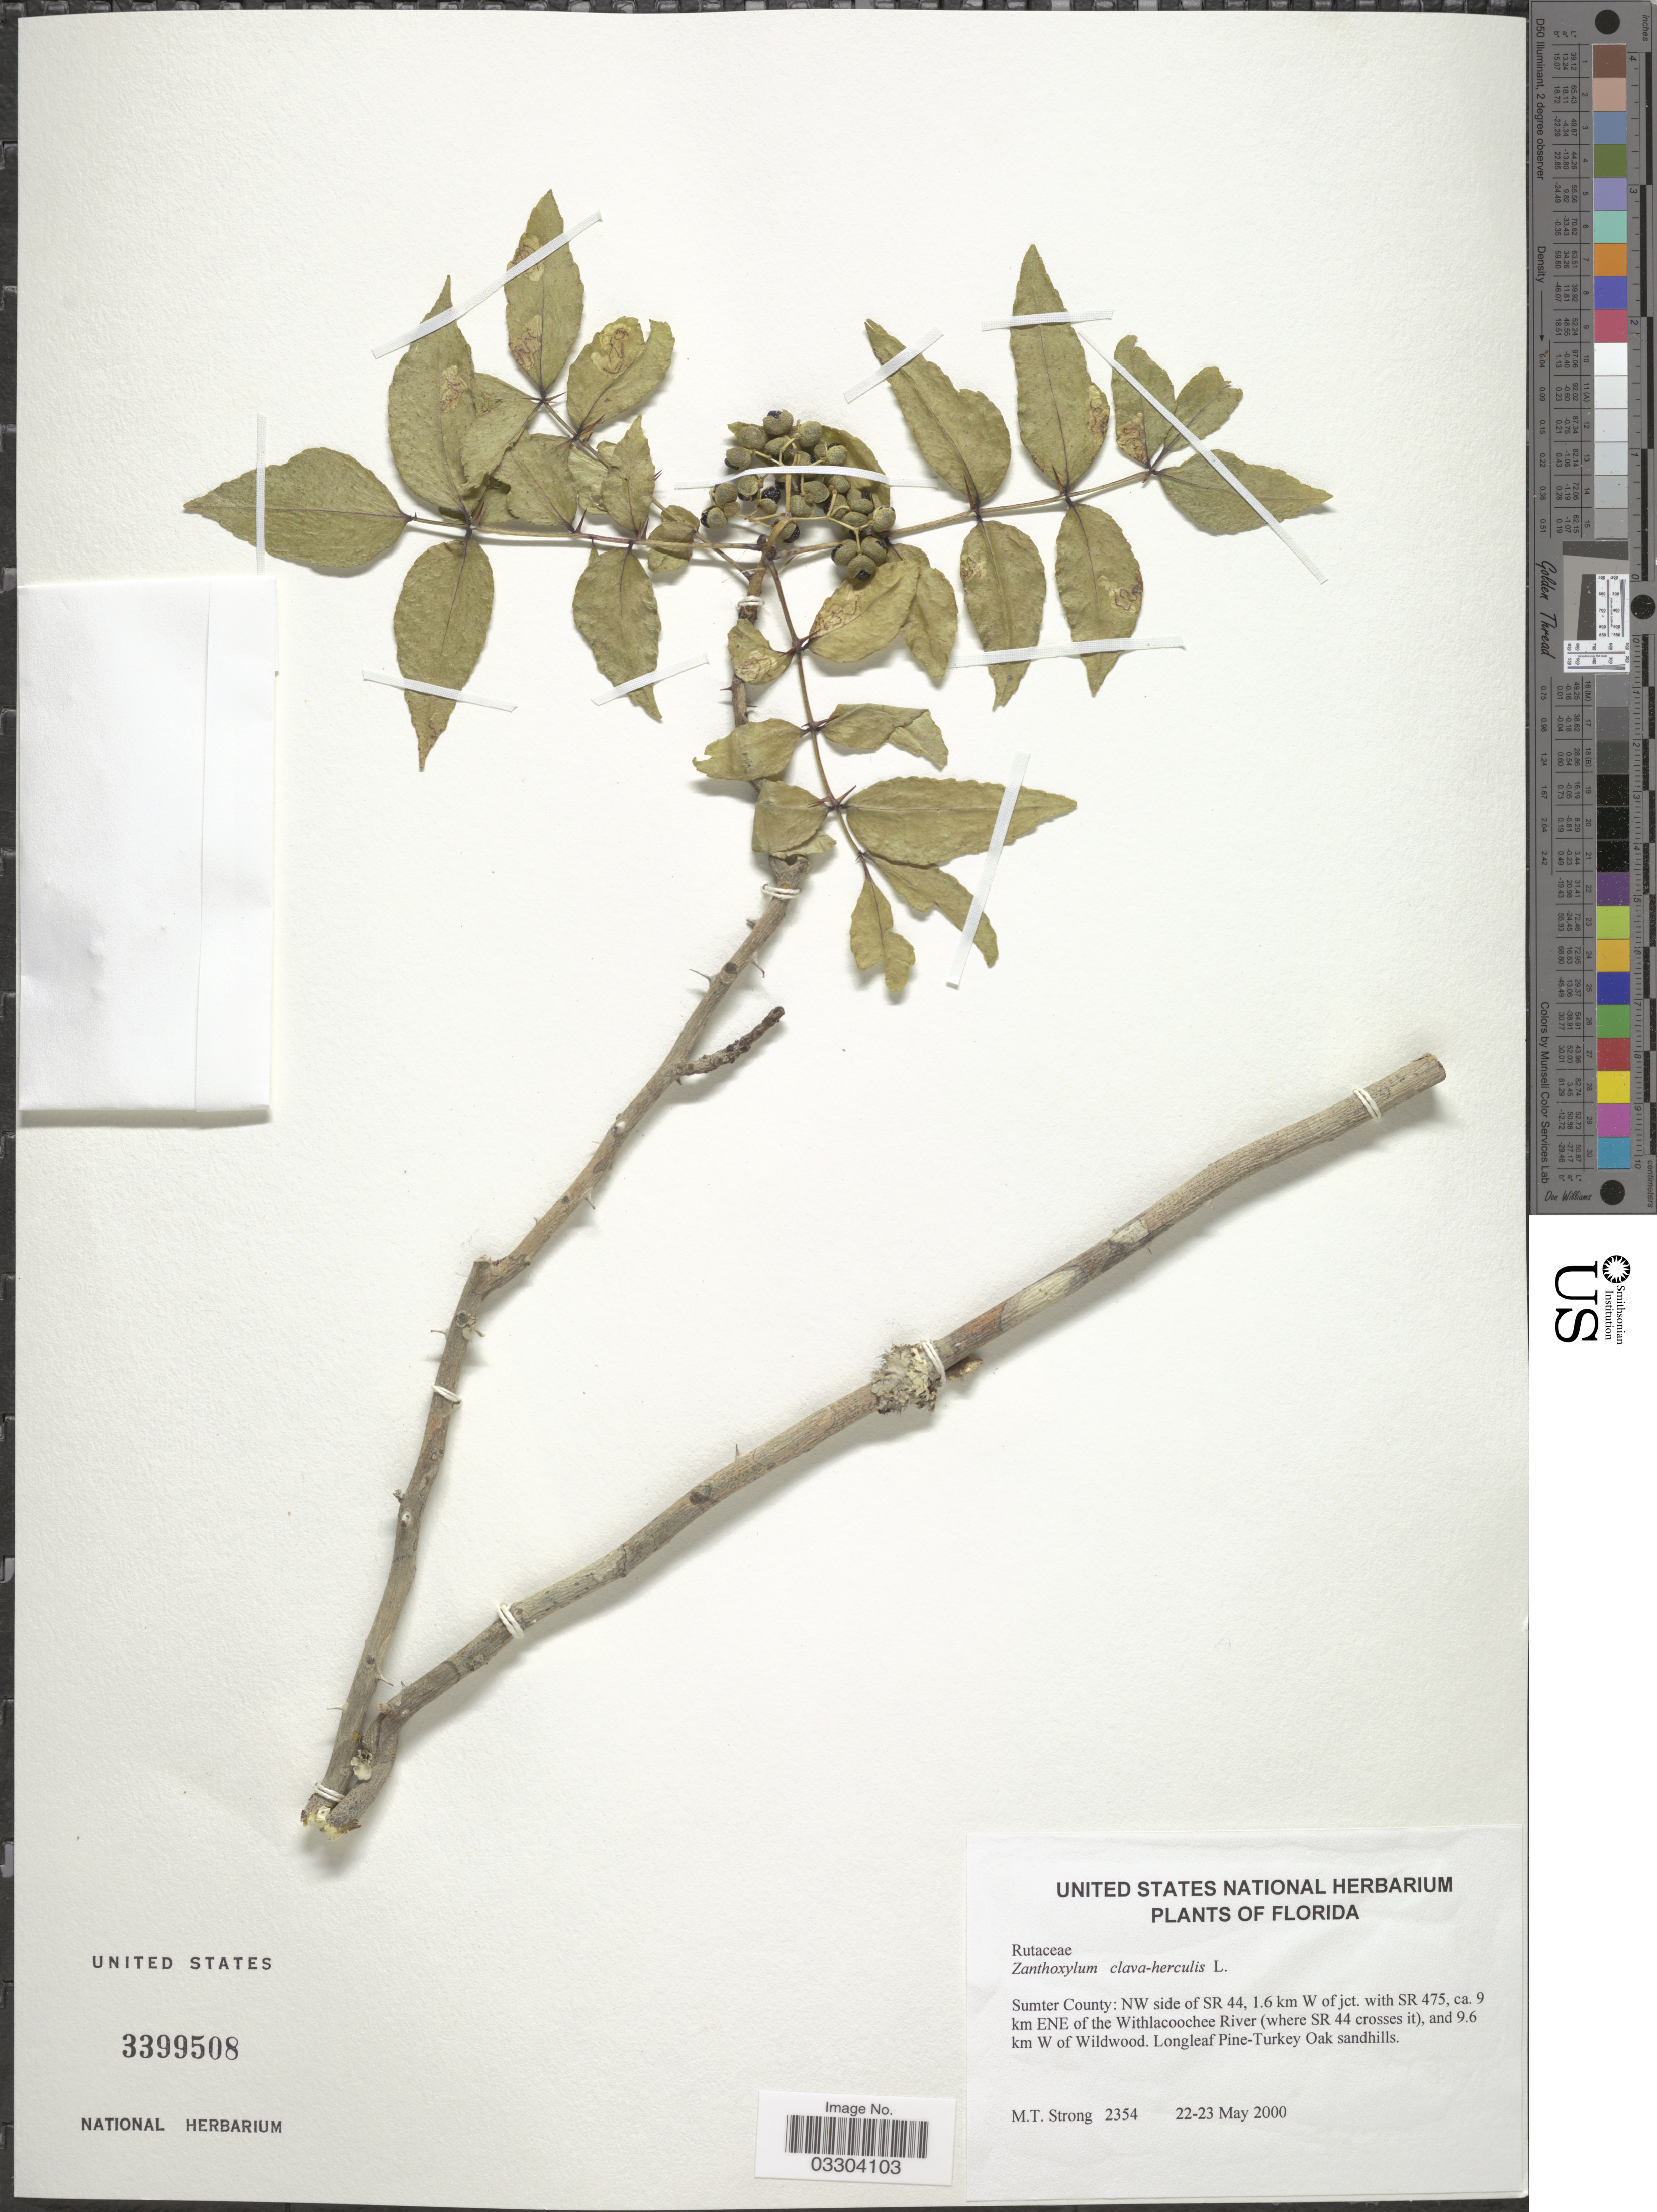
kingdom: Plantae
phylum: Tracheophyta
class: Magnoliopsida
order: Sapindales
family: Rutaceae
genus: Zanthoxylum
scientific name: Zanthoxylum clava-herculis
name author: L.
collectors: M. T. Strong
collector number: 2354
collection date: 2000-05-22/2000-05-23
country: United States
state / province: Florida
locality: Sumter County: NW side of SR 44, 1.6 km W of jct. with SR 475, ca. 9 km ENE of the Withlacoochee River (where SR 44 crosses it), and 9.6 km w of Wildwood.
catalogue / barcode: US 3399508